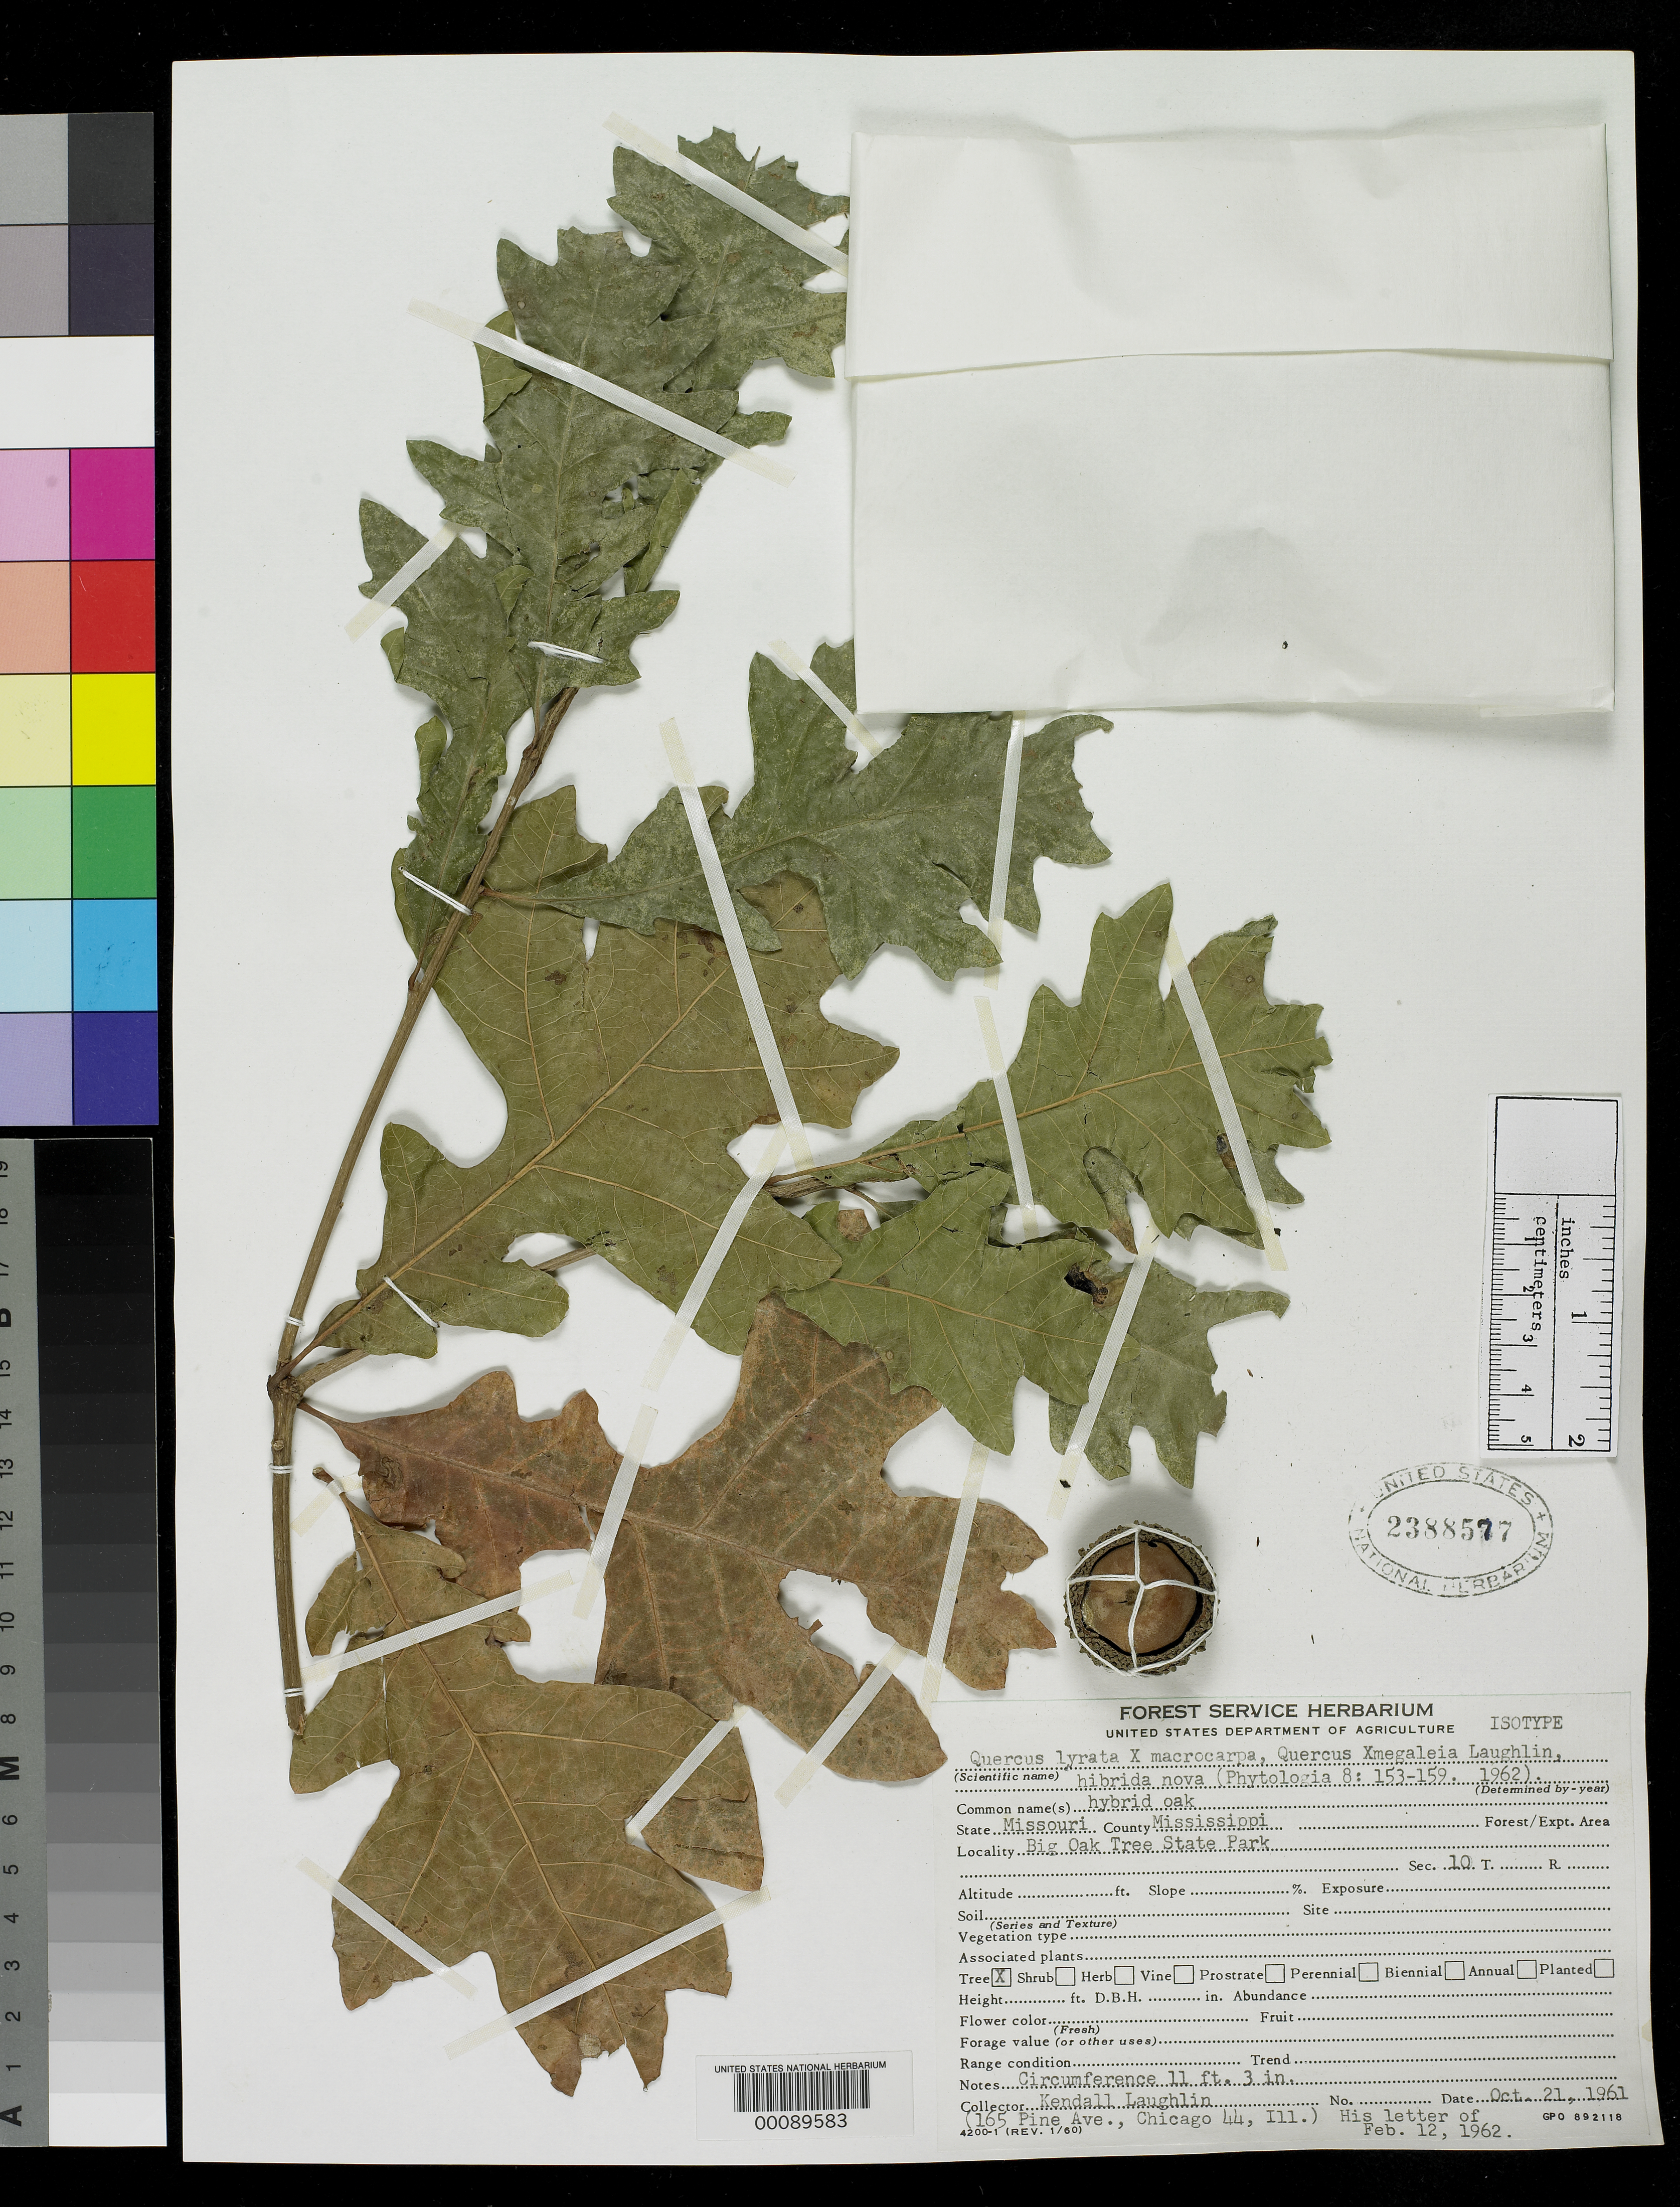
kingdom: Plantae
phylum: Tracheophyta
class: Magnoliopsida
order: Fagales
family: Fagaceae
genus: Quercus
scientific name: Quercus x megaleia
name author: Laughlin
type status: Type Collection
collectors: K. Laughlin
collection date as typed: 21 Oct 1961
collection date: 1961-10-21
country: United States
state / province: Missouri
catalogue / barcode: US 2388577